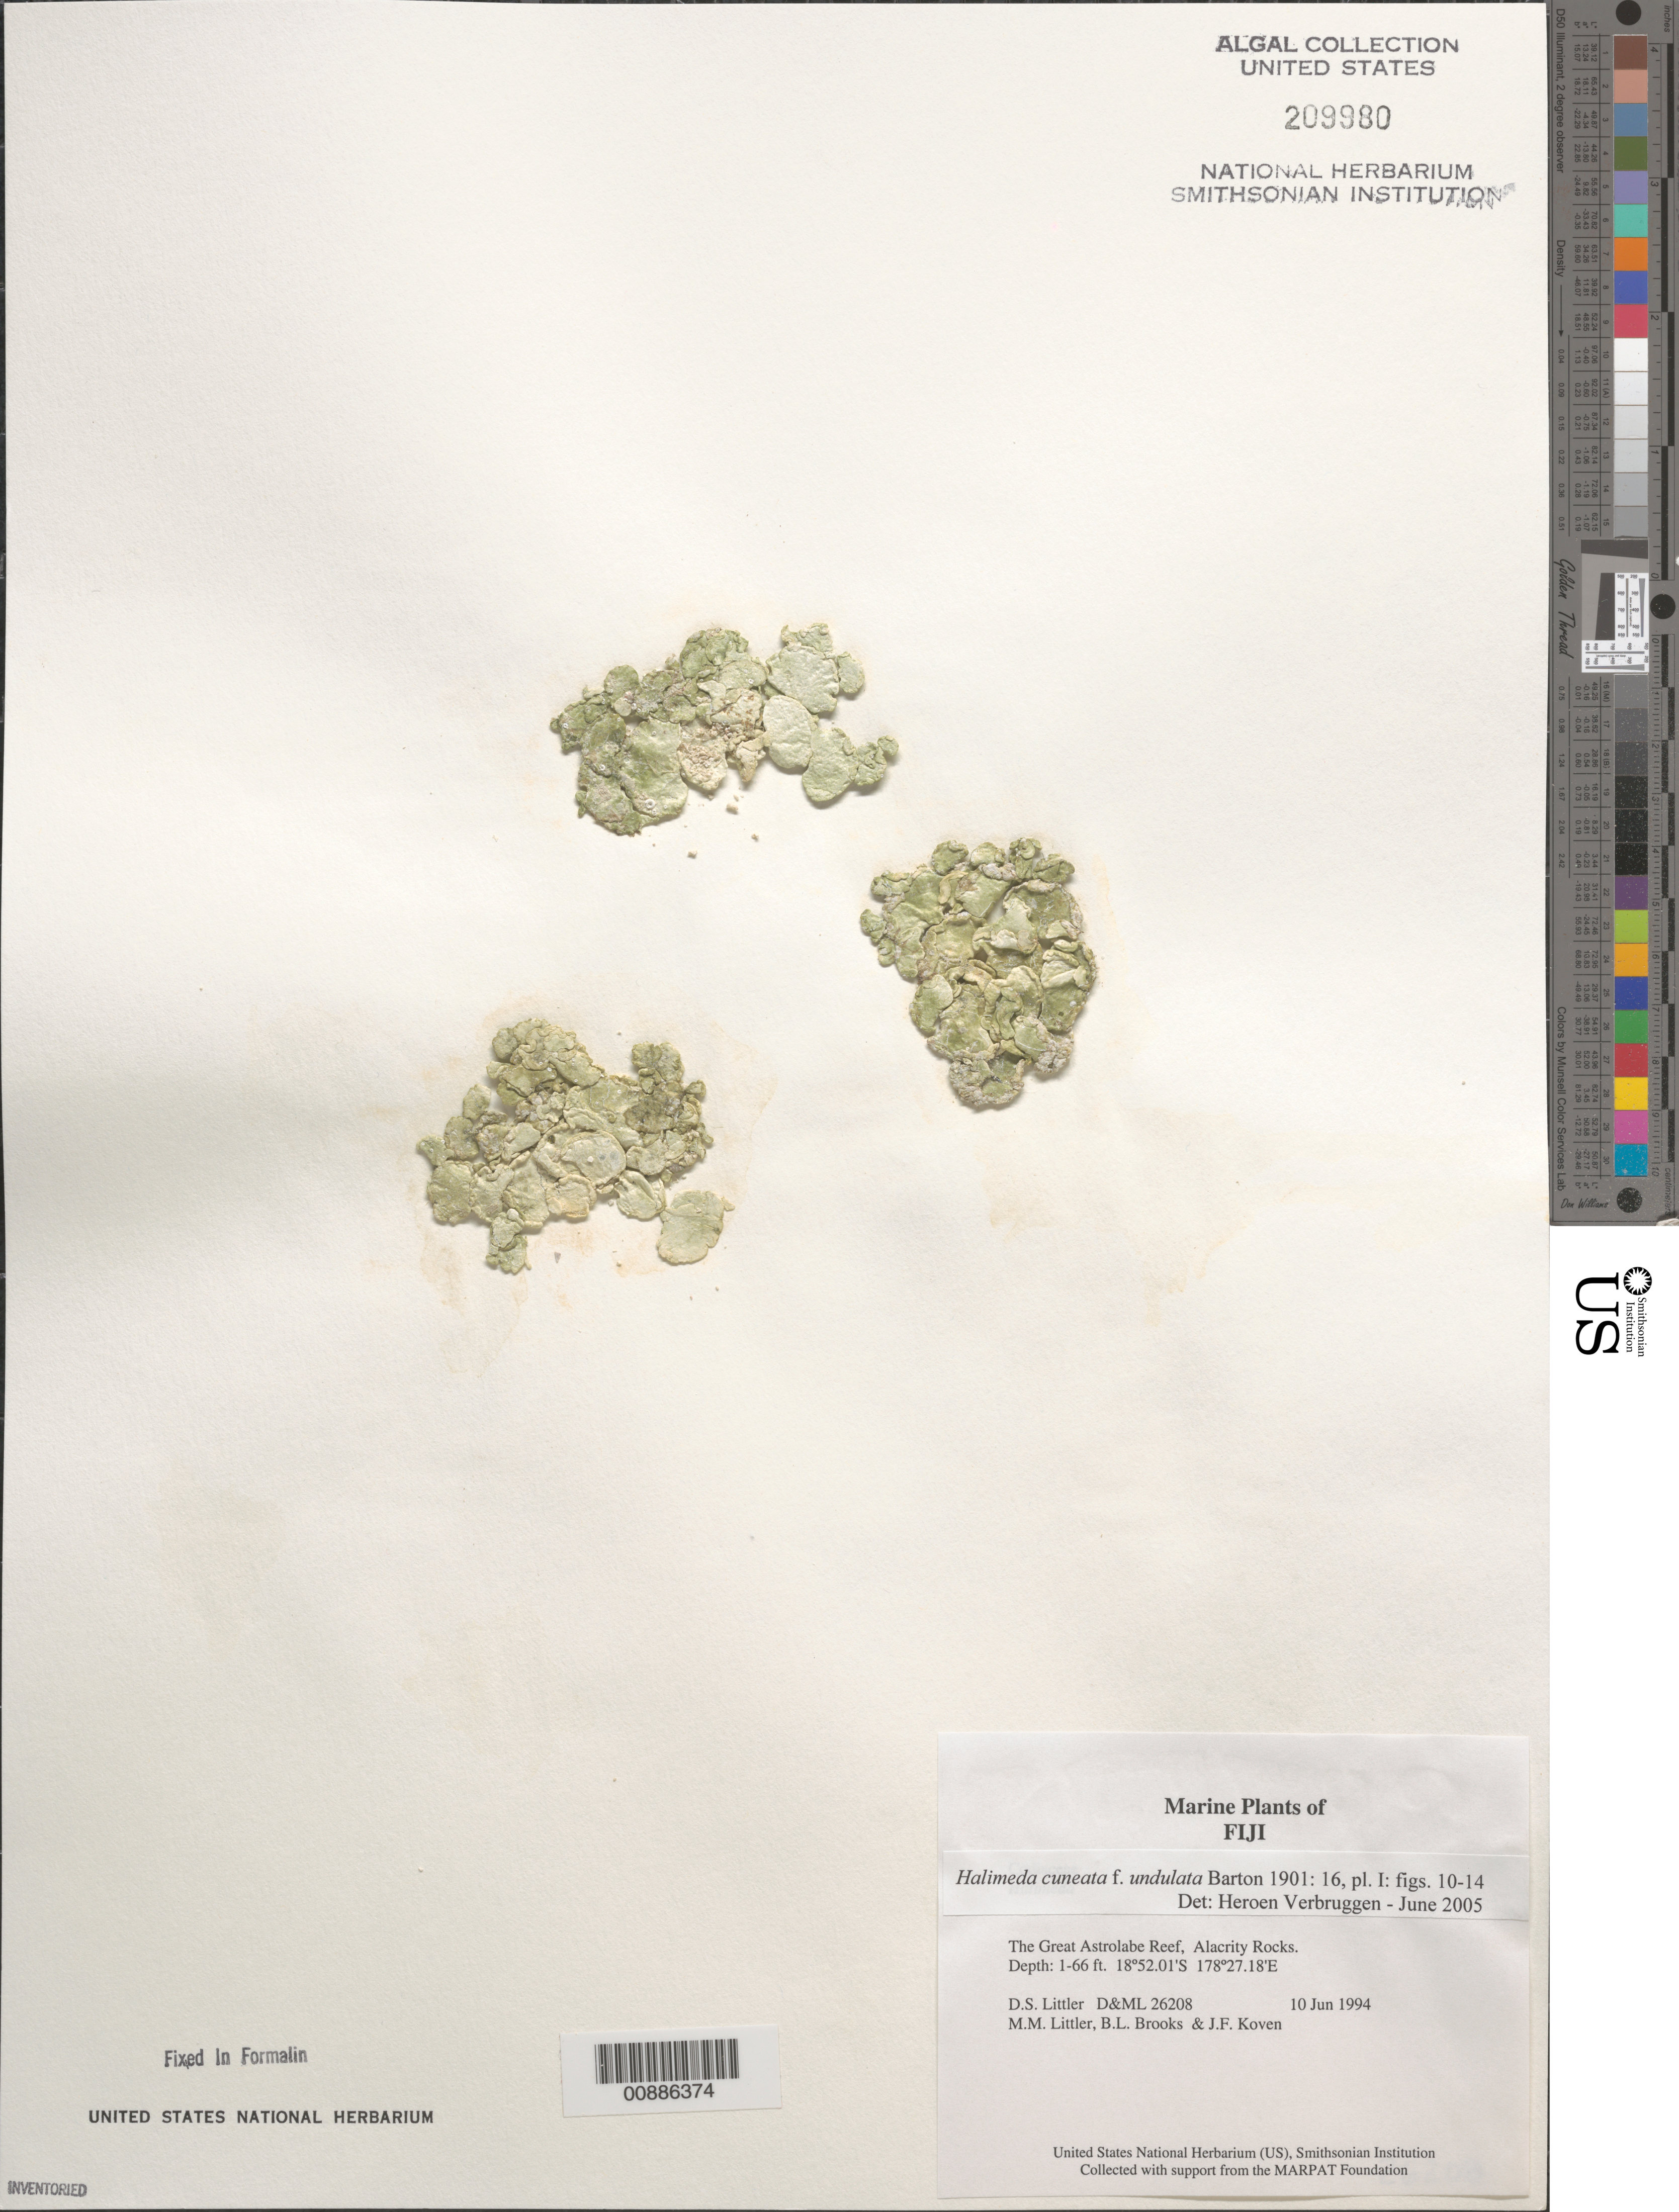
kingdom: Plantae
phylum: Chlorophyta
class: Ulvophyceae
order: Bryopsidales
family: Halimedaceae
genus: Halimeda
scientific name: Halimeda cuneata f. undulata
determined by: Verbruggen, H.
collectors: D. S. Littler, M. M. Littler, B. Brooks & J. Koven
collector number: D&ML 26208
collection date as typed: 10 Jun 1994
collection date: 1994-06-10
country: Fiji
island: Great Astrolabe Reef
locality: Great Astrolabe Reef, Alacrity Rocks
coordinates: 18 52.01'S, 178 27.18'E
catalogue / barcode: US 209980